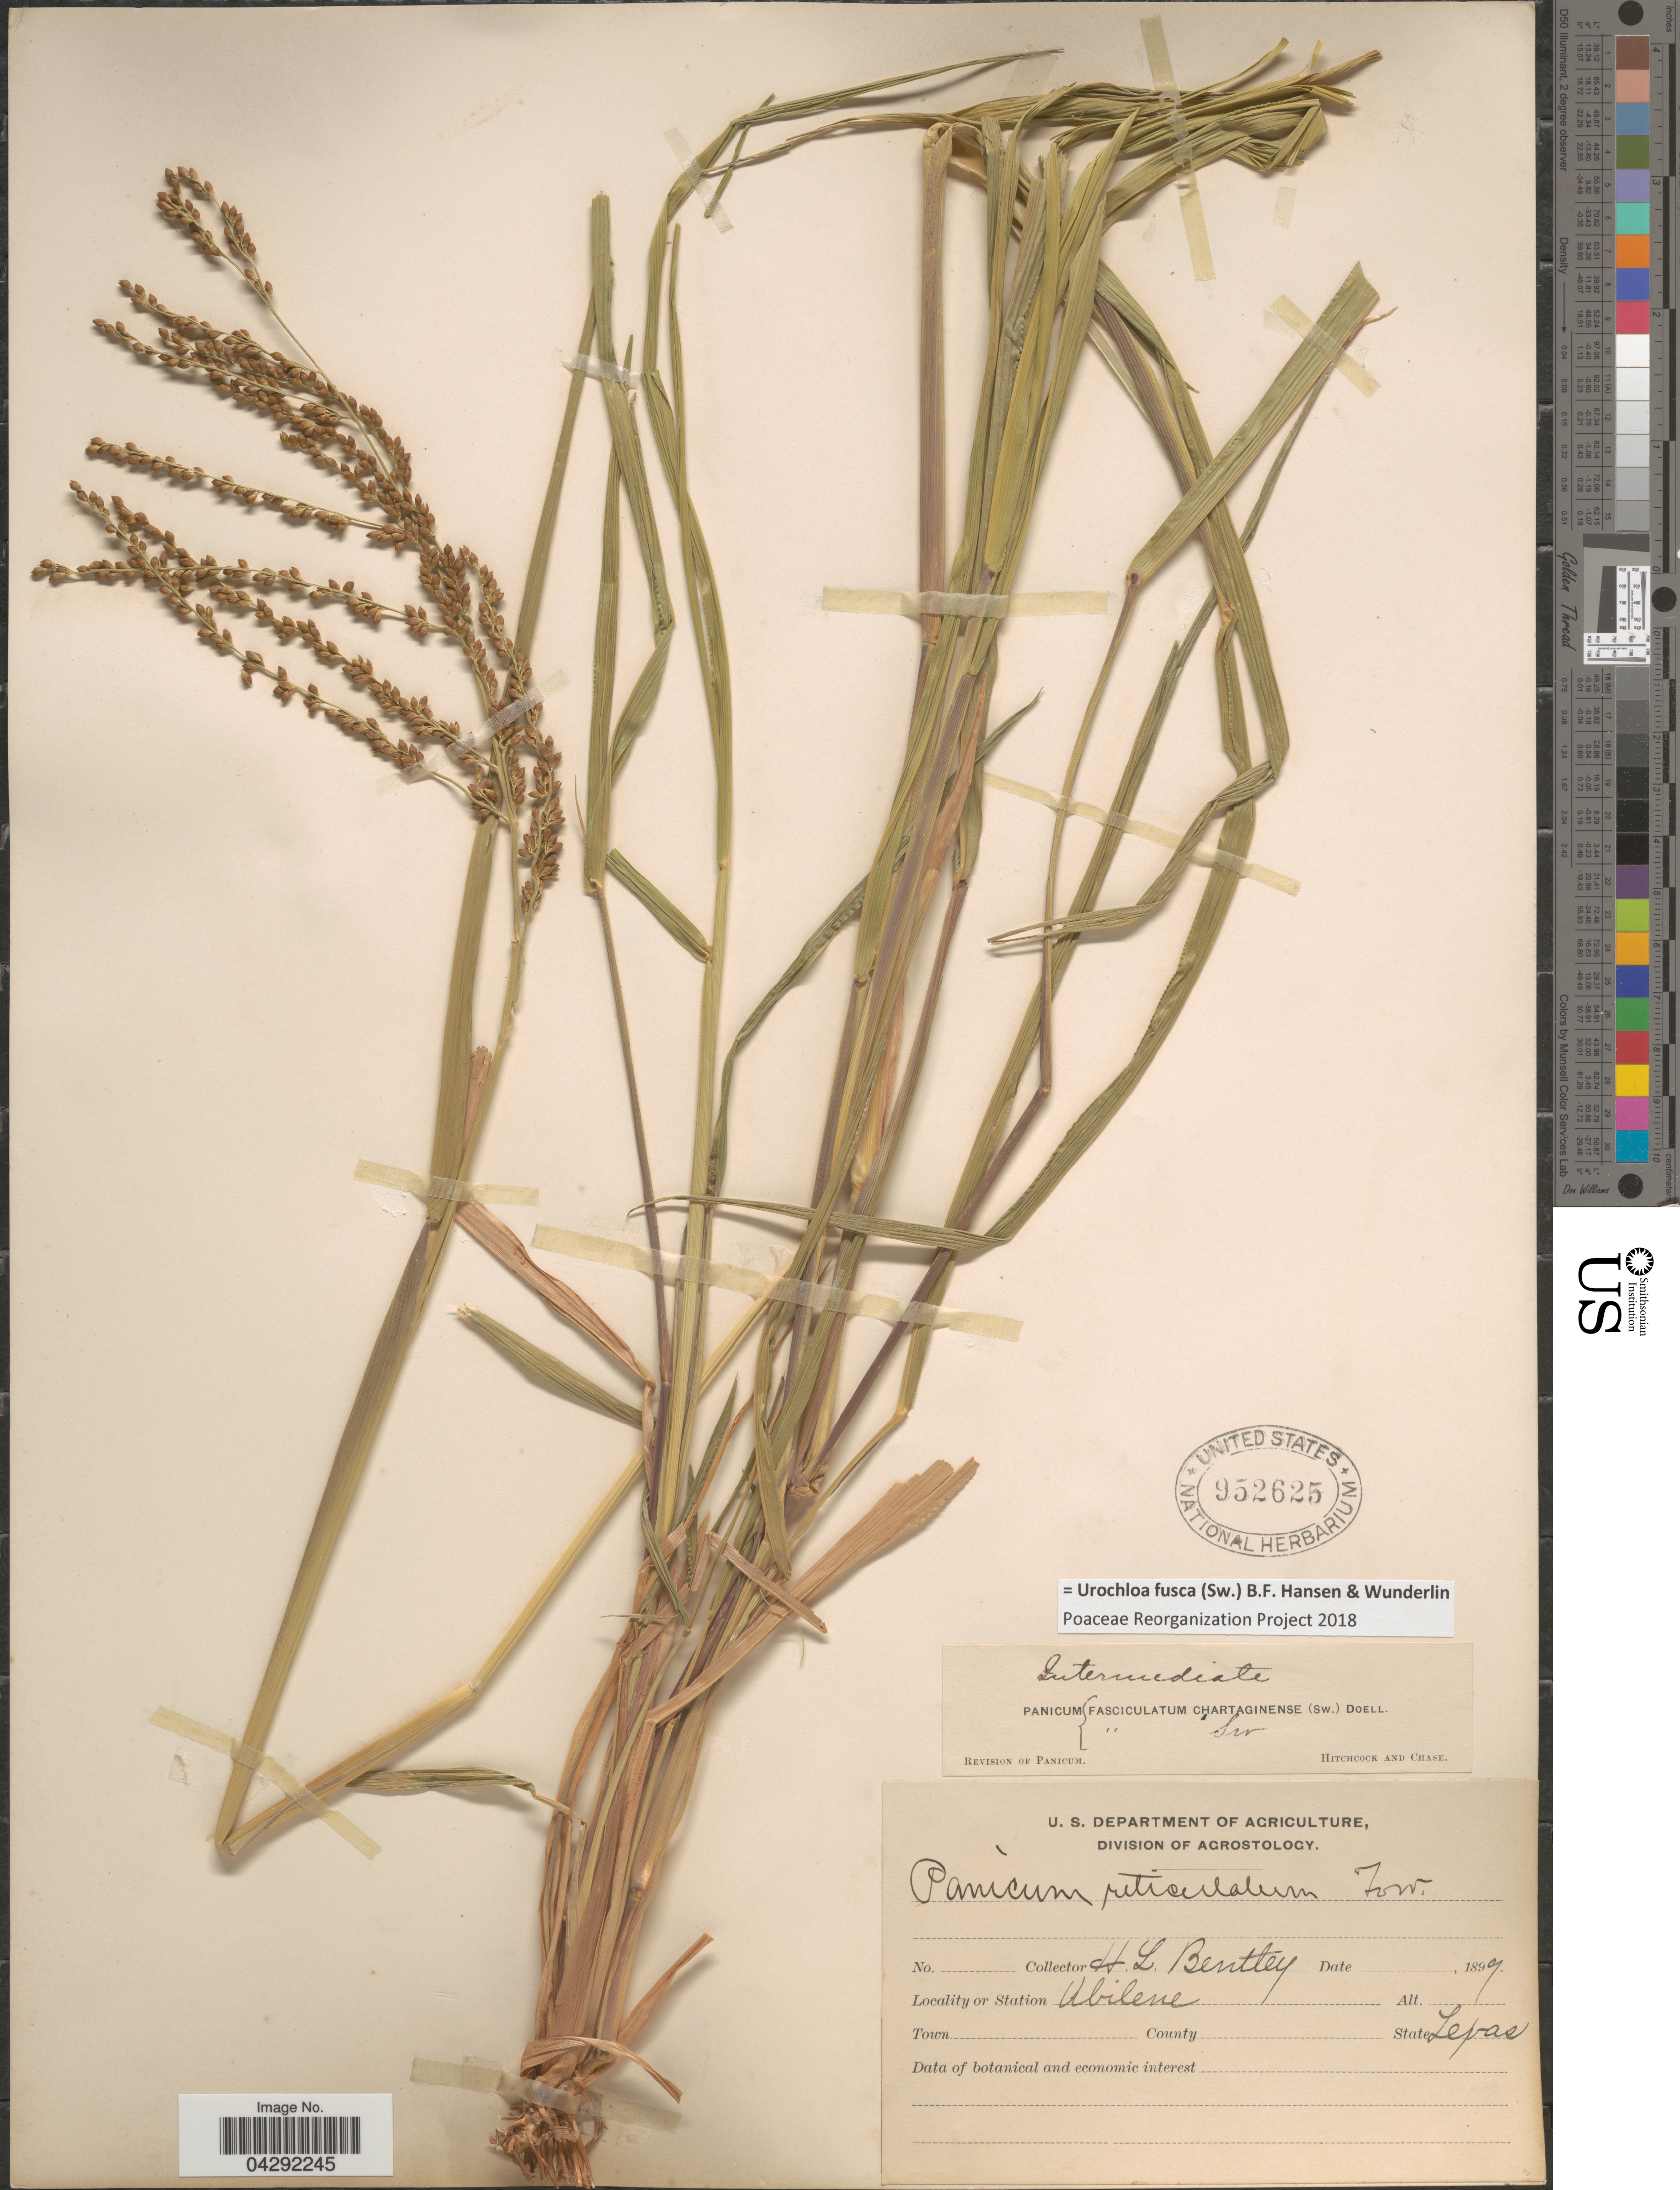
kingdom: Plantae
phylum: Tracheophyta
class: Liliopsida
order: Poales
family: Poaceae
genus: Urochloa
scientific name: Urochloa fusca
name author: (Sw.) B.F. Hansen & Wunderlin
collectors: H. Bentley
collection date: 1899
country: United States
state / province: Texas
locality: Abilene.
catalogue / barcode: US 952625